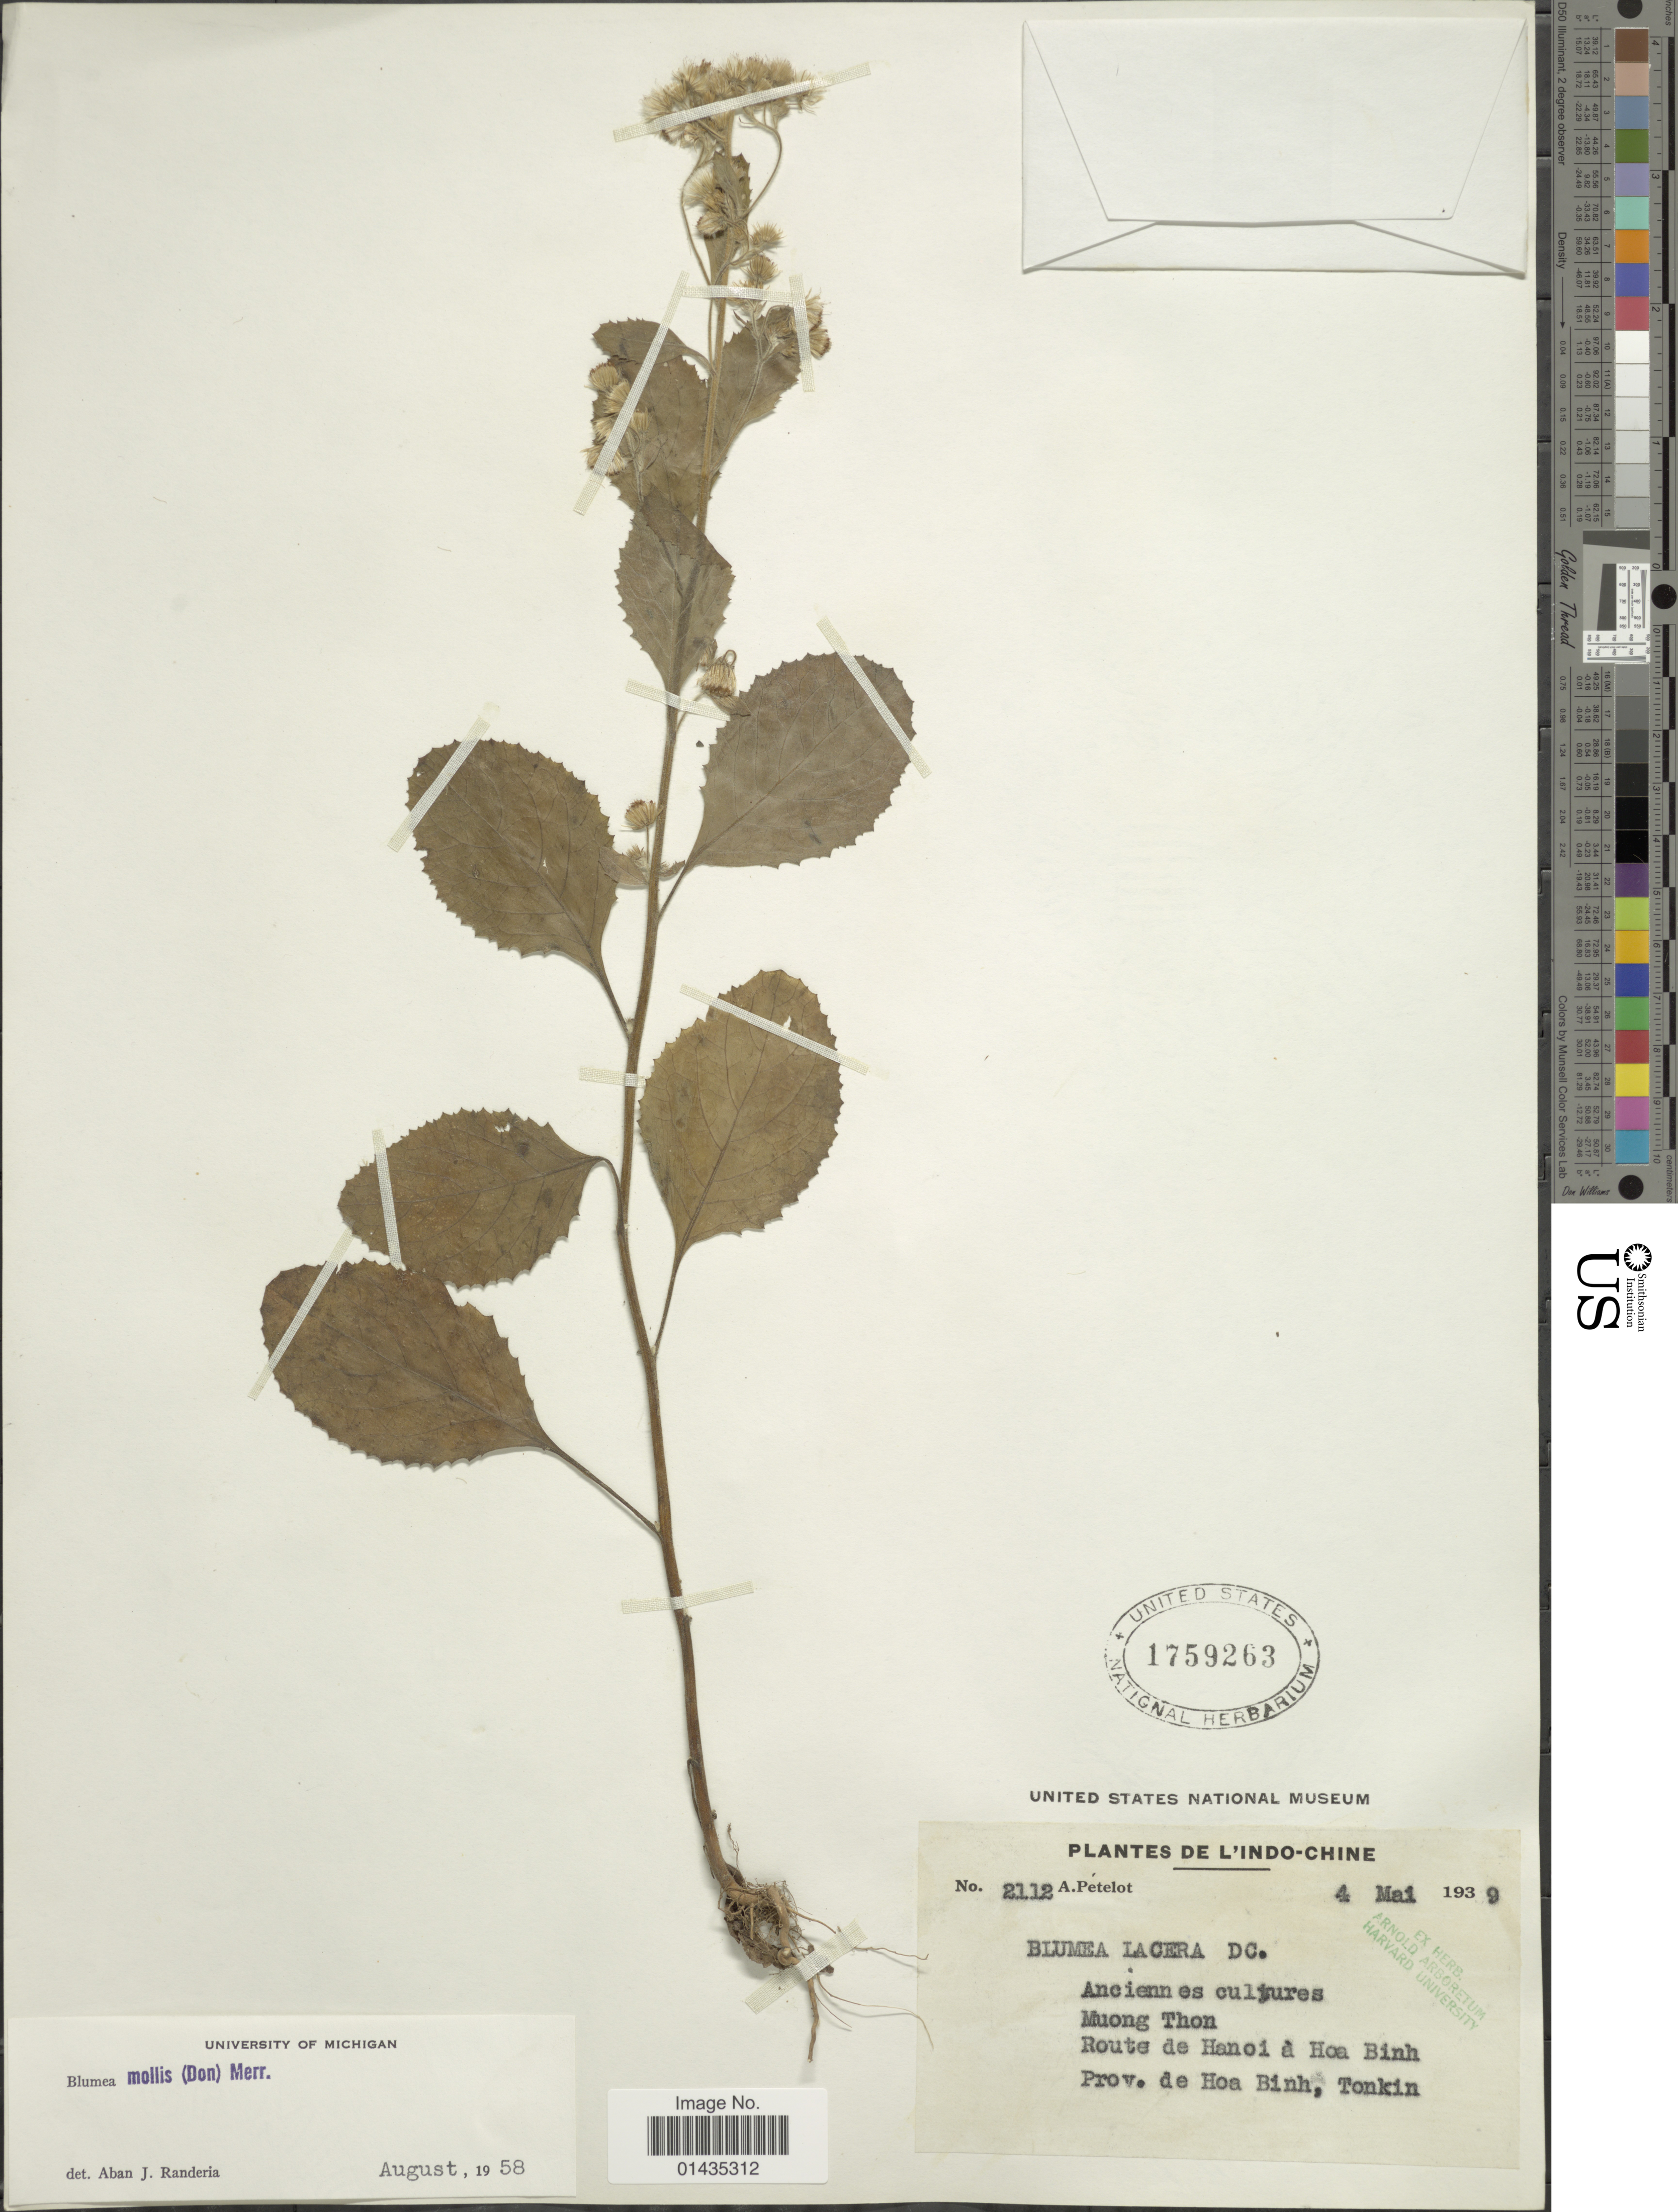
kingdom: Plantae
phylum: Tracheophyta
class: Magnoliopsida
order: Asterales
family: Asteraceae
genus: Blumea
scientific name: Blumea mollis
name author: (D. Don) Merr.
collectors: A. Petelot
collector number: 2112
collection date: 1939-05-04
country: Vietnam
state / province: Hoa Binh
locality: L 'Indo-Chine, Muong Thon, Route de Hanoi a Hoa Binh, Tonkin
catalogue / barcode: US 1759263